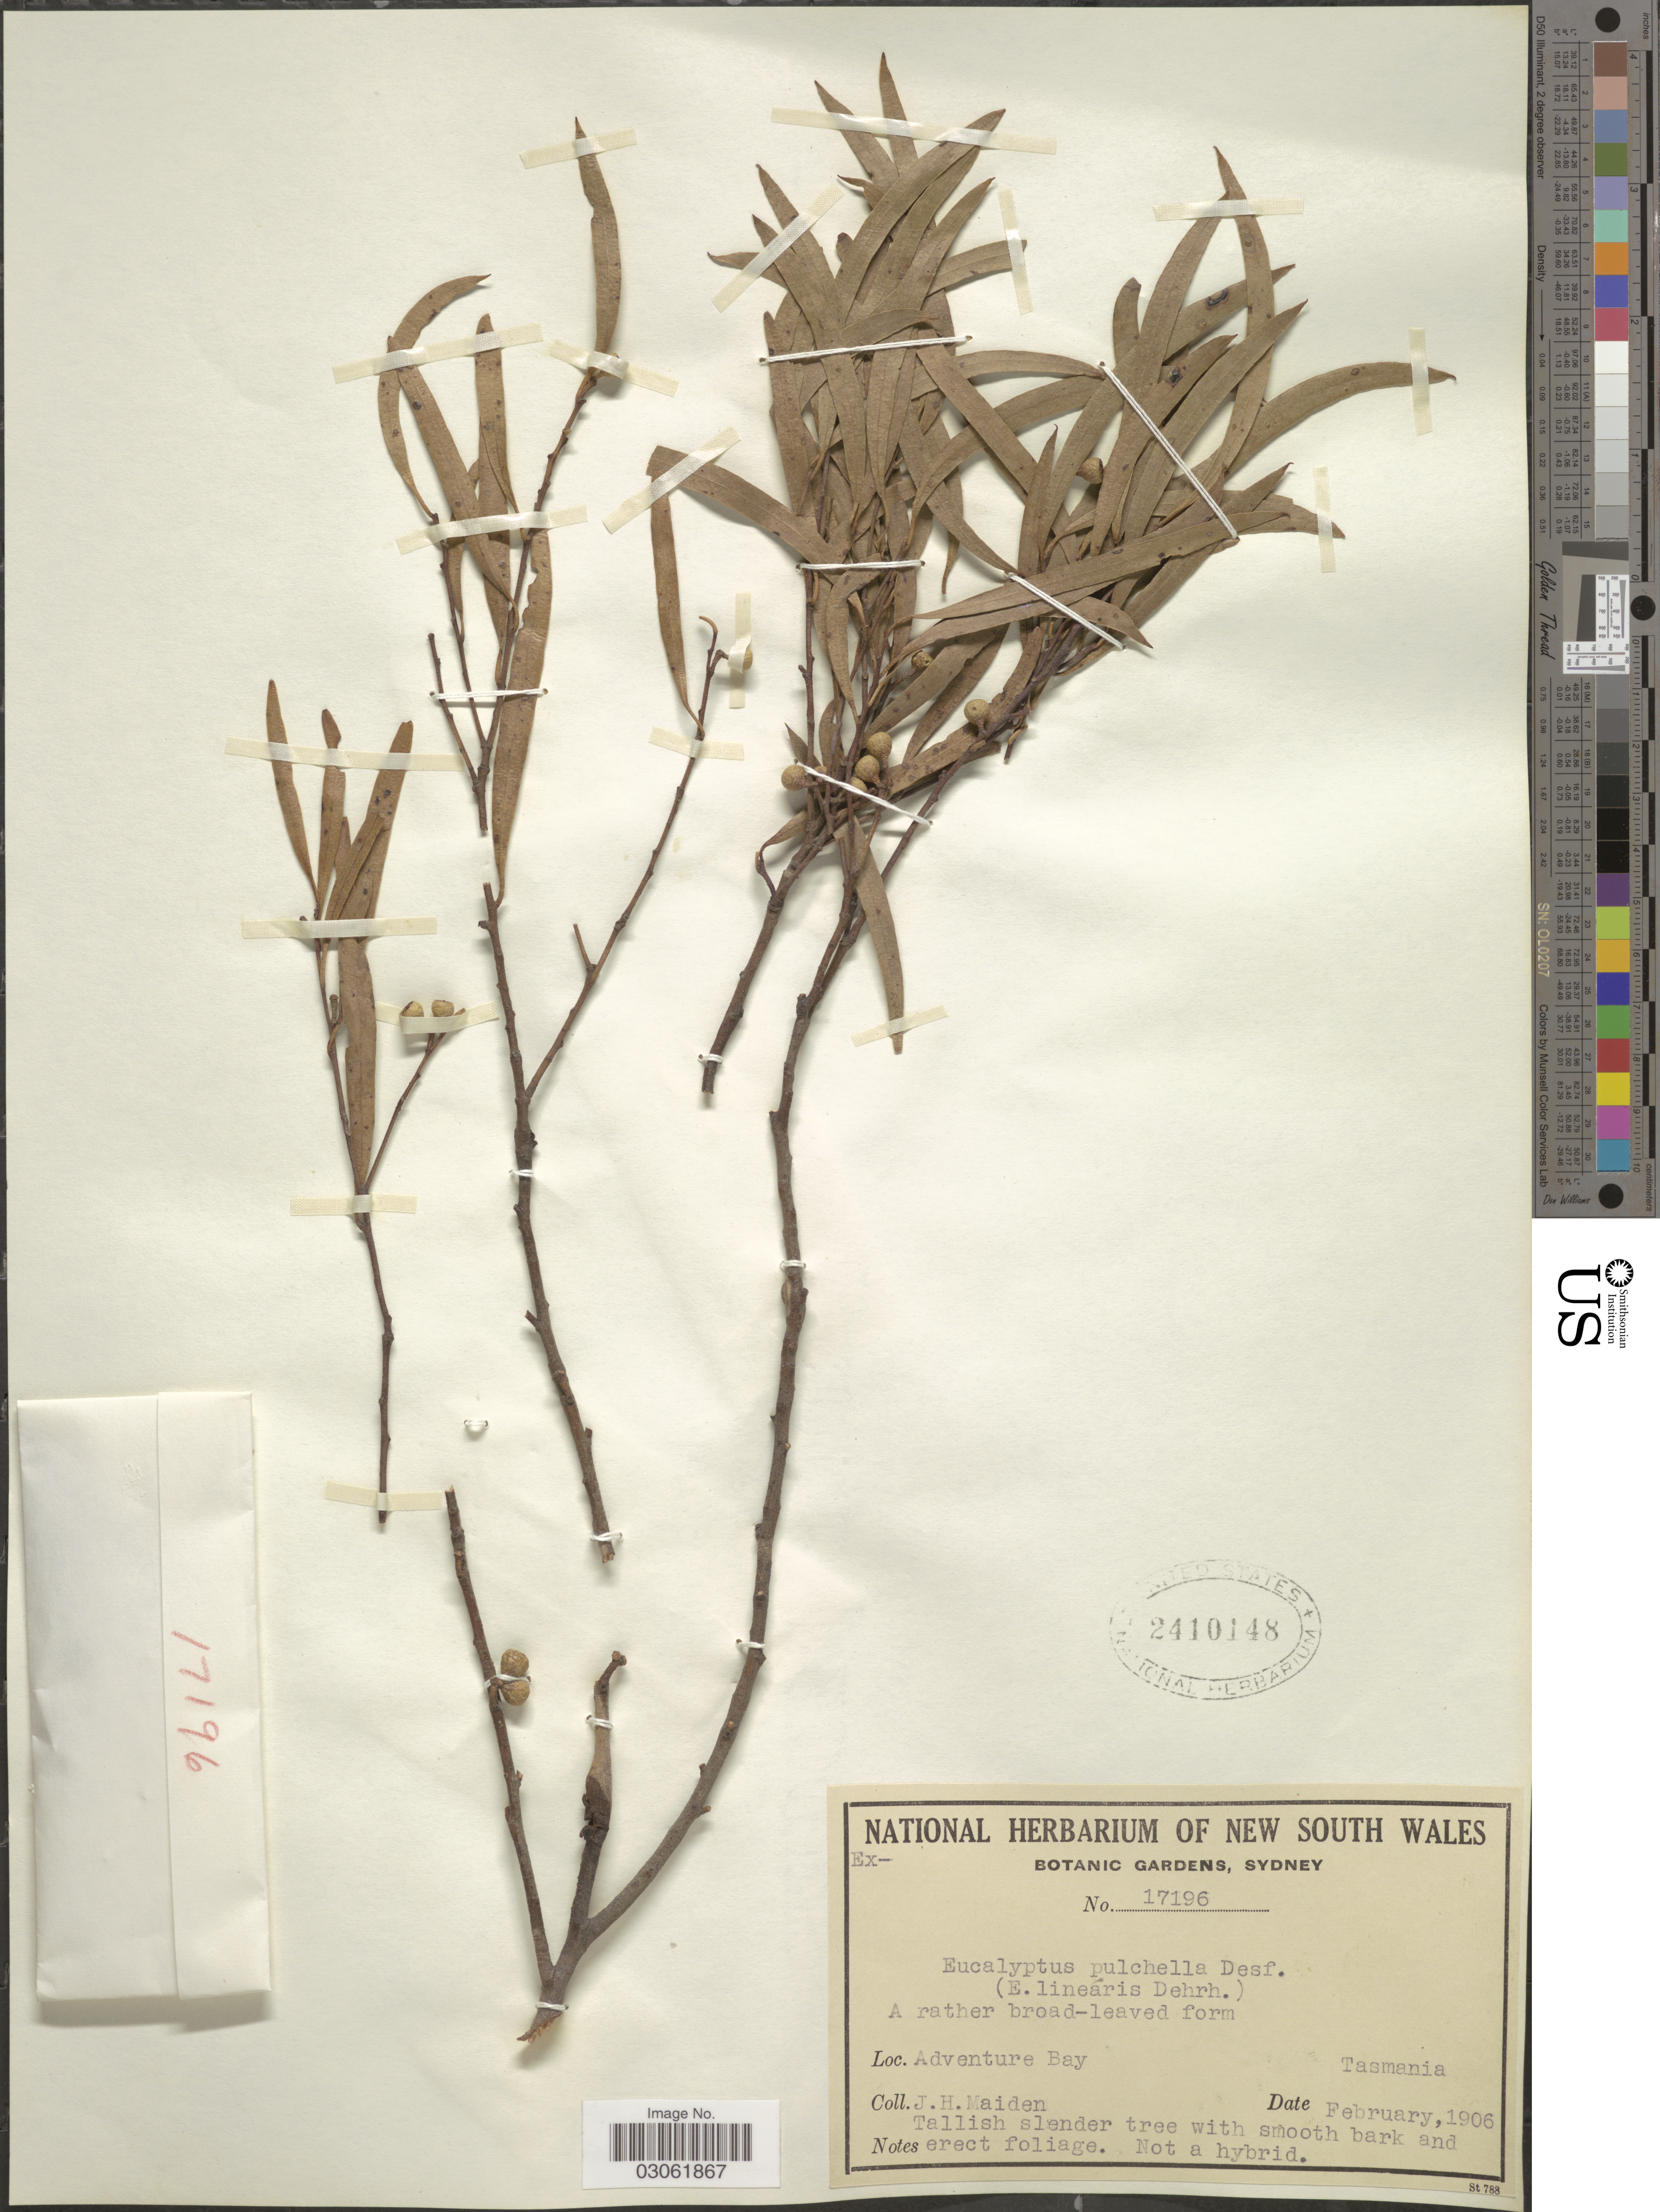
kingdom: Plantae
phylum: Tracheophyta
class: Magnoliopsida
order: Myrtales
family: Myrtaceae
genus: Eucalyptus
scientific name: Eucalyptus pulchella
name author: Desf.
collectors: J. Maiden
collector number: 17196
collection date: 1906-02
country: Australia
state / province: Tasmania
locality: Adventure Bay.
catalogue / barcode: US 2410148